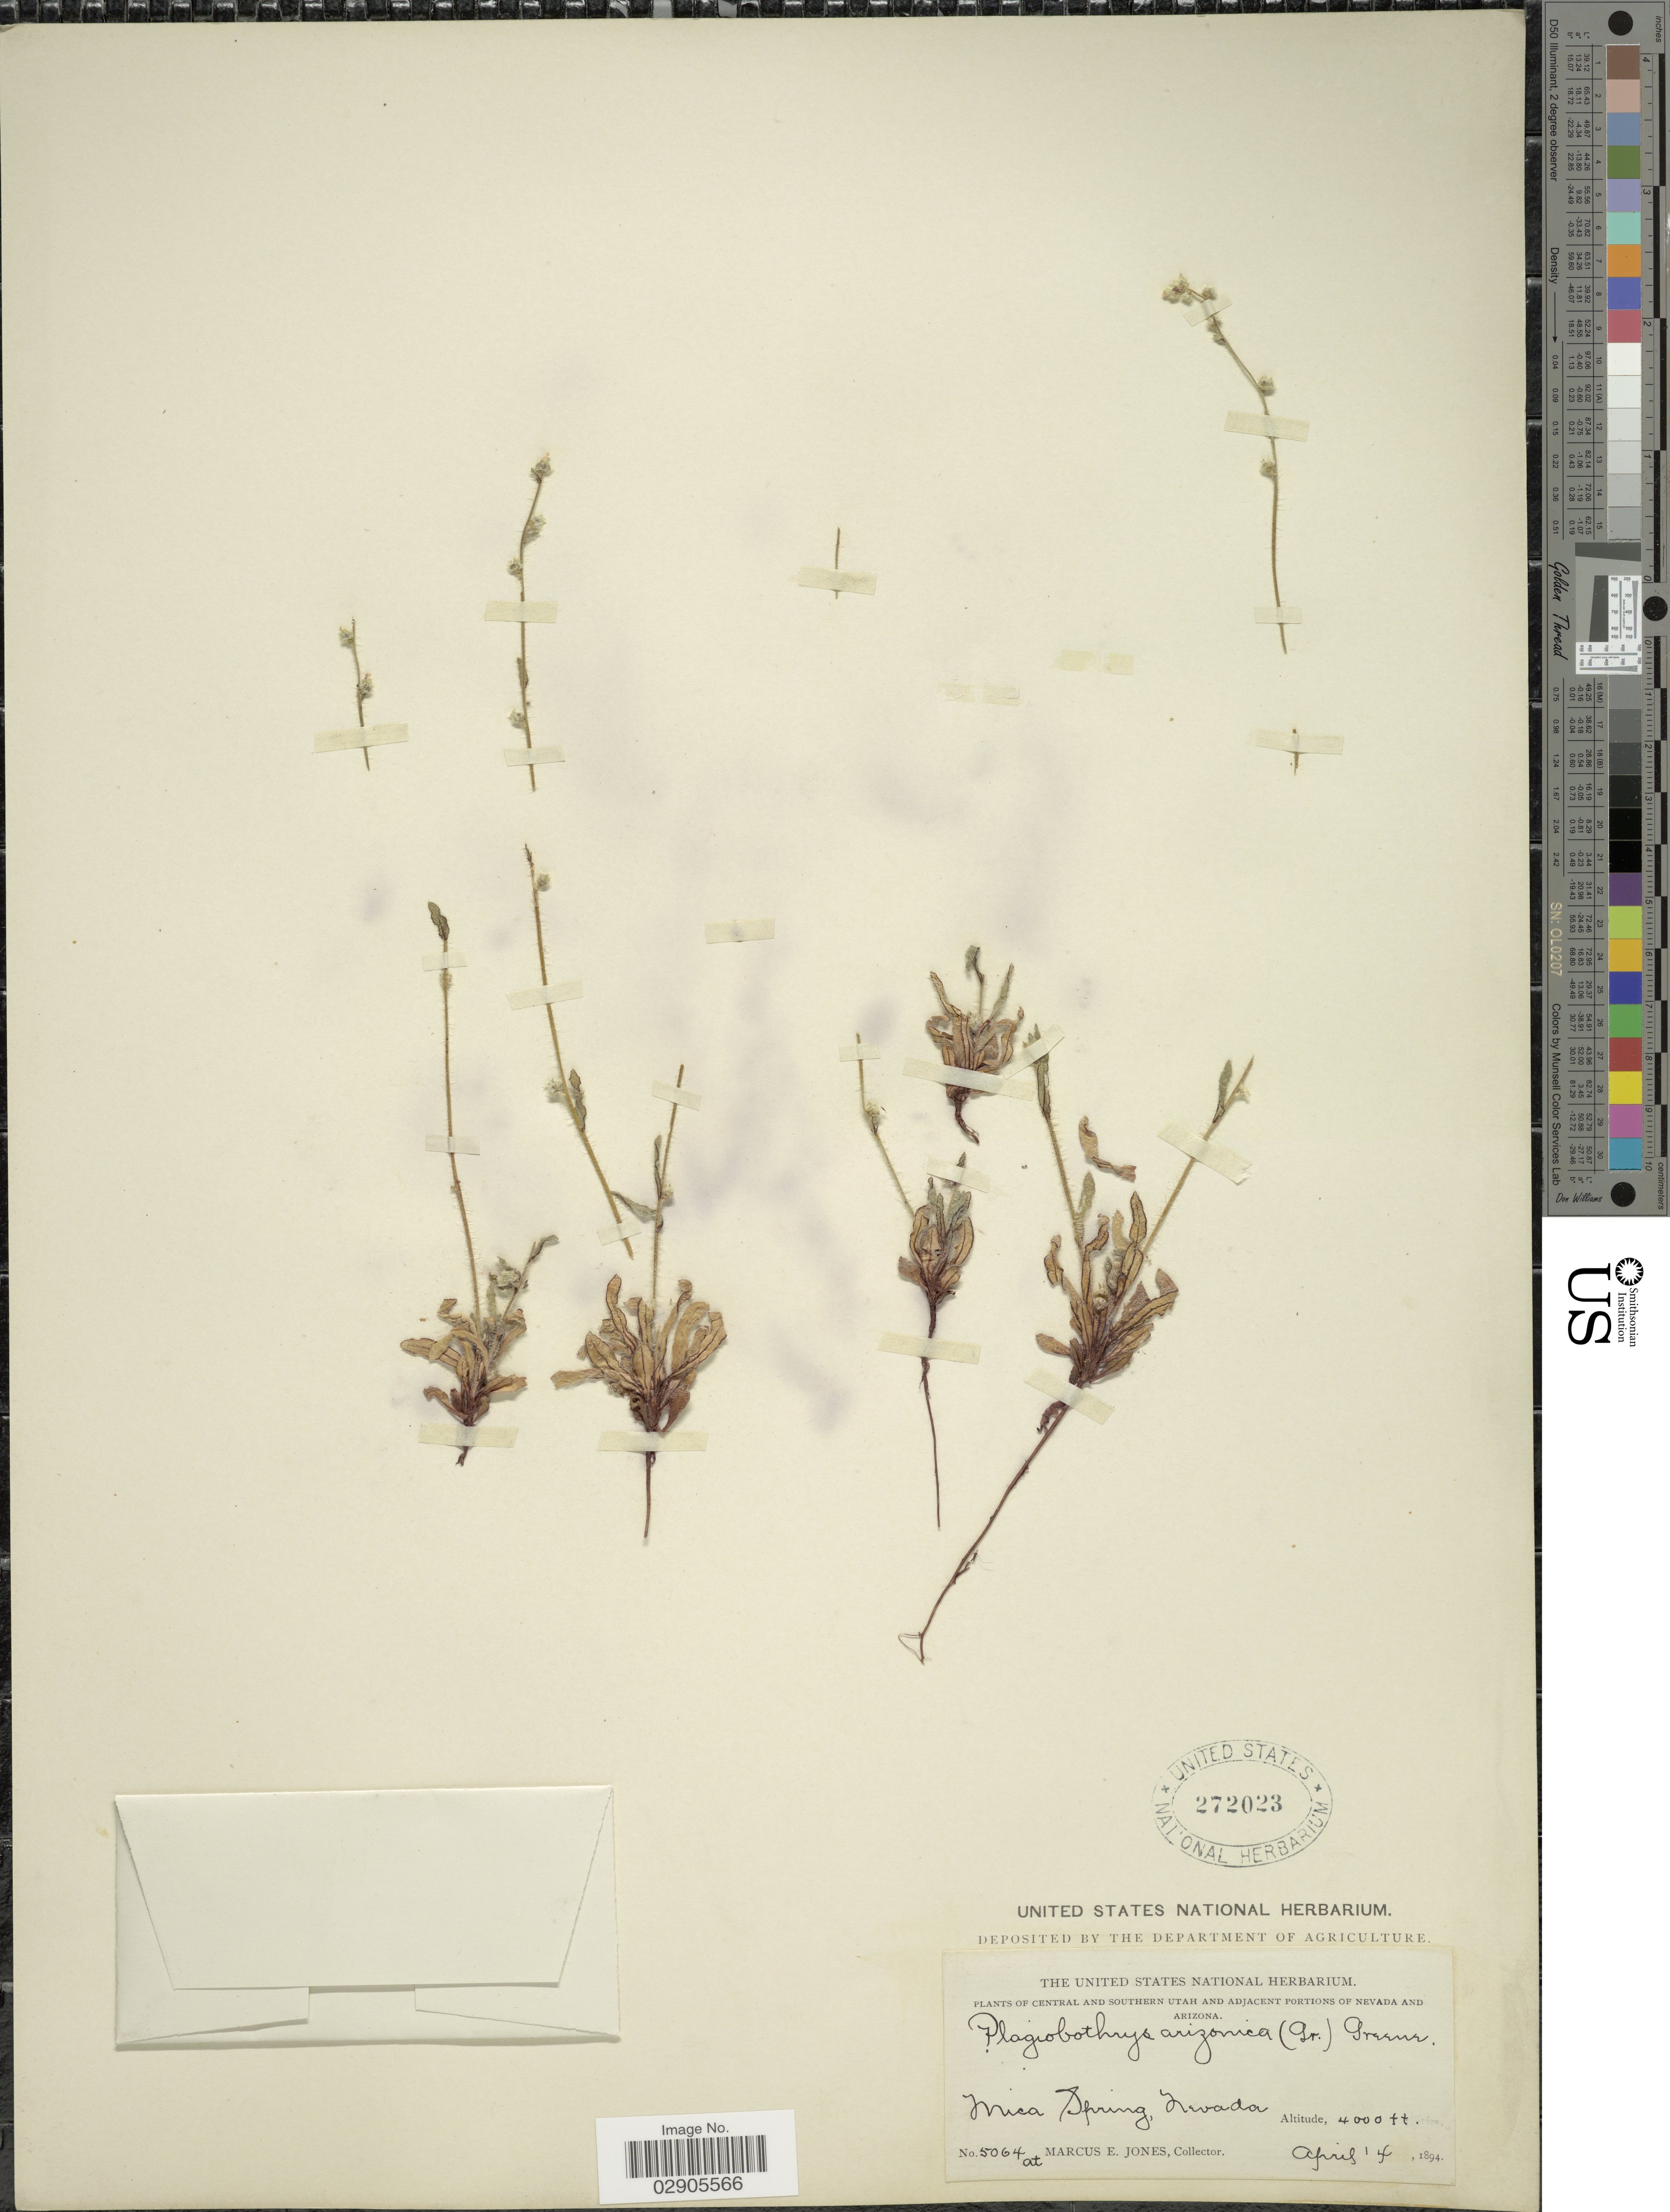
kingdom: Plantae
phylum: Tracheophyta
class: Magnoliopsida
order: Boraginales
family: Boraginaceae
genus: Plagiobothrys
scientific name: Plagiobothrys arizonicus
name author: (A. Gray) Greene ex A. Gray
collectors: M. E. Jones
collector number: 5064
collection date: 1894-04-14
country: United States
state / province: Nevada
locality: Adjacent Portions of Nevada and Arizona. Mica Spring, Nevada.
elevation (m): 1219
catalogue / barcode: US 272023